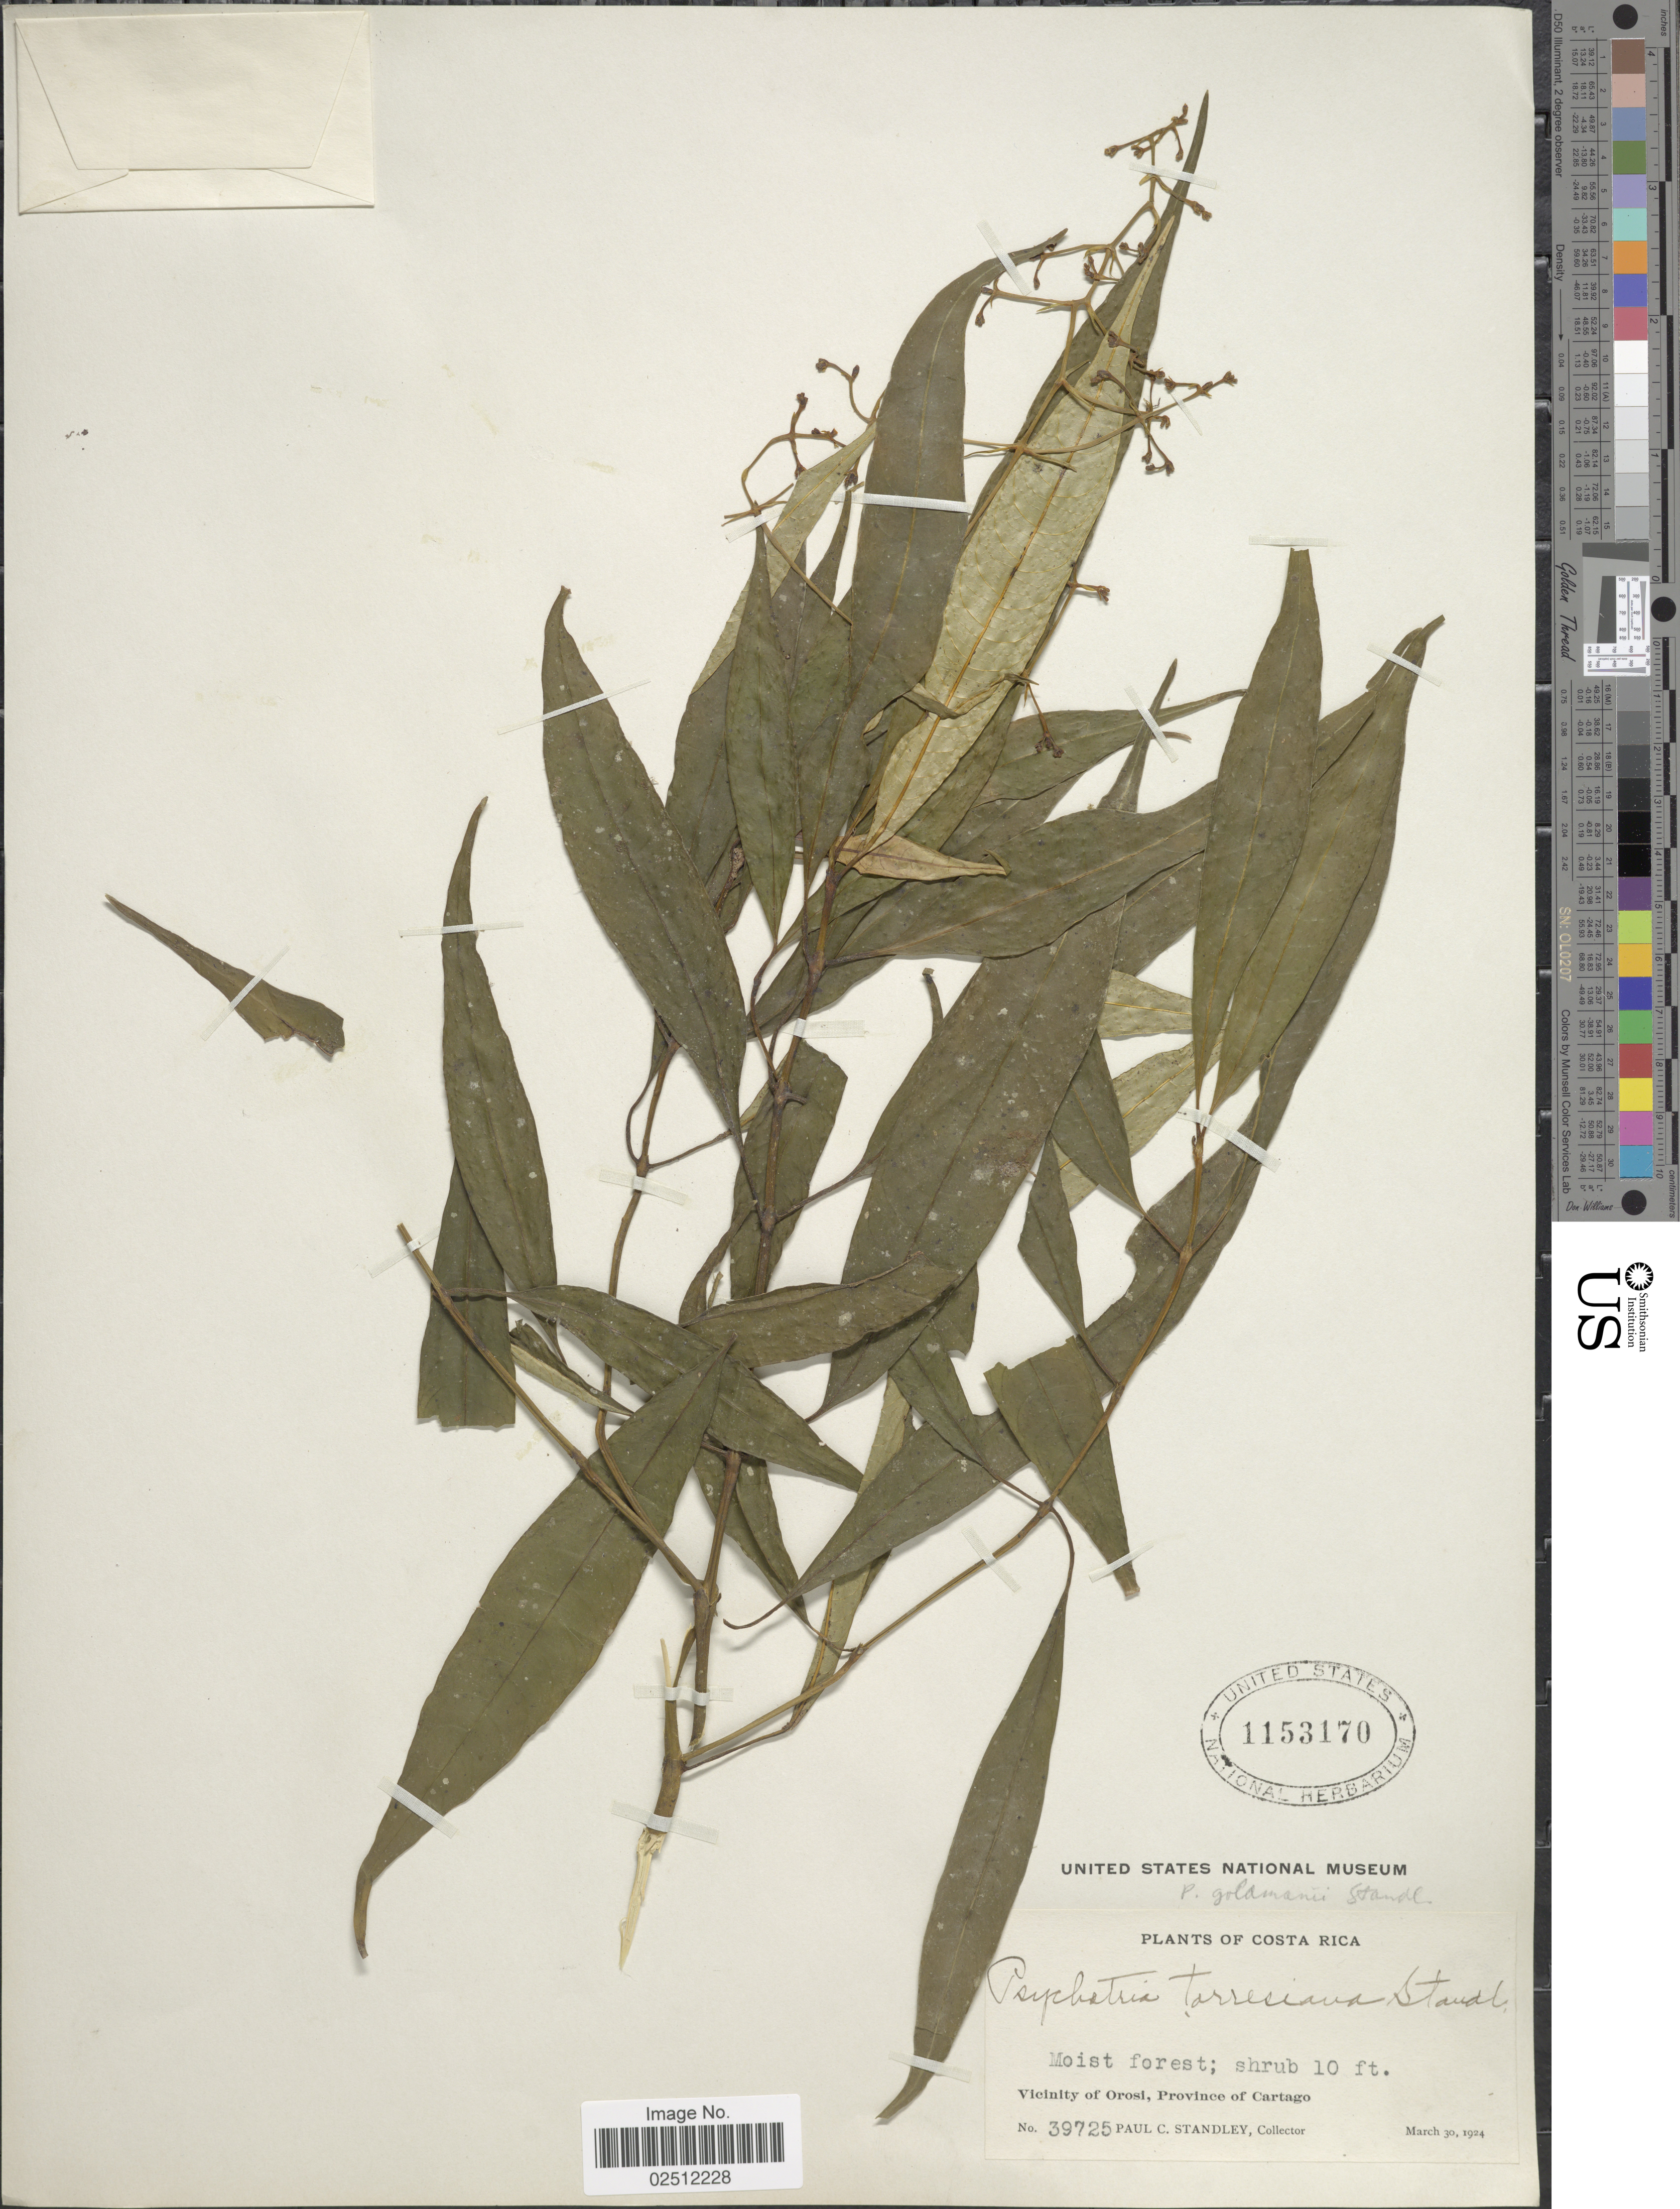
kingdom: Plantae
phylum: Tracheophyta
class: Magnoliopsida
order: Gentianales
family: Rubiaceae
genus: Psychotria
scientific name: Psychotria goldmanii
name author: Standl.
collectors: P. C. Standley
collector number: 39725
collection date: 1924-03-30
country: Costa Rica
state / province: Cartago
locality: Moist forest; Vicinity of Orosi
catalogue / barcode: US 1153170